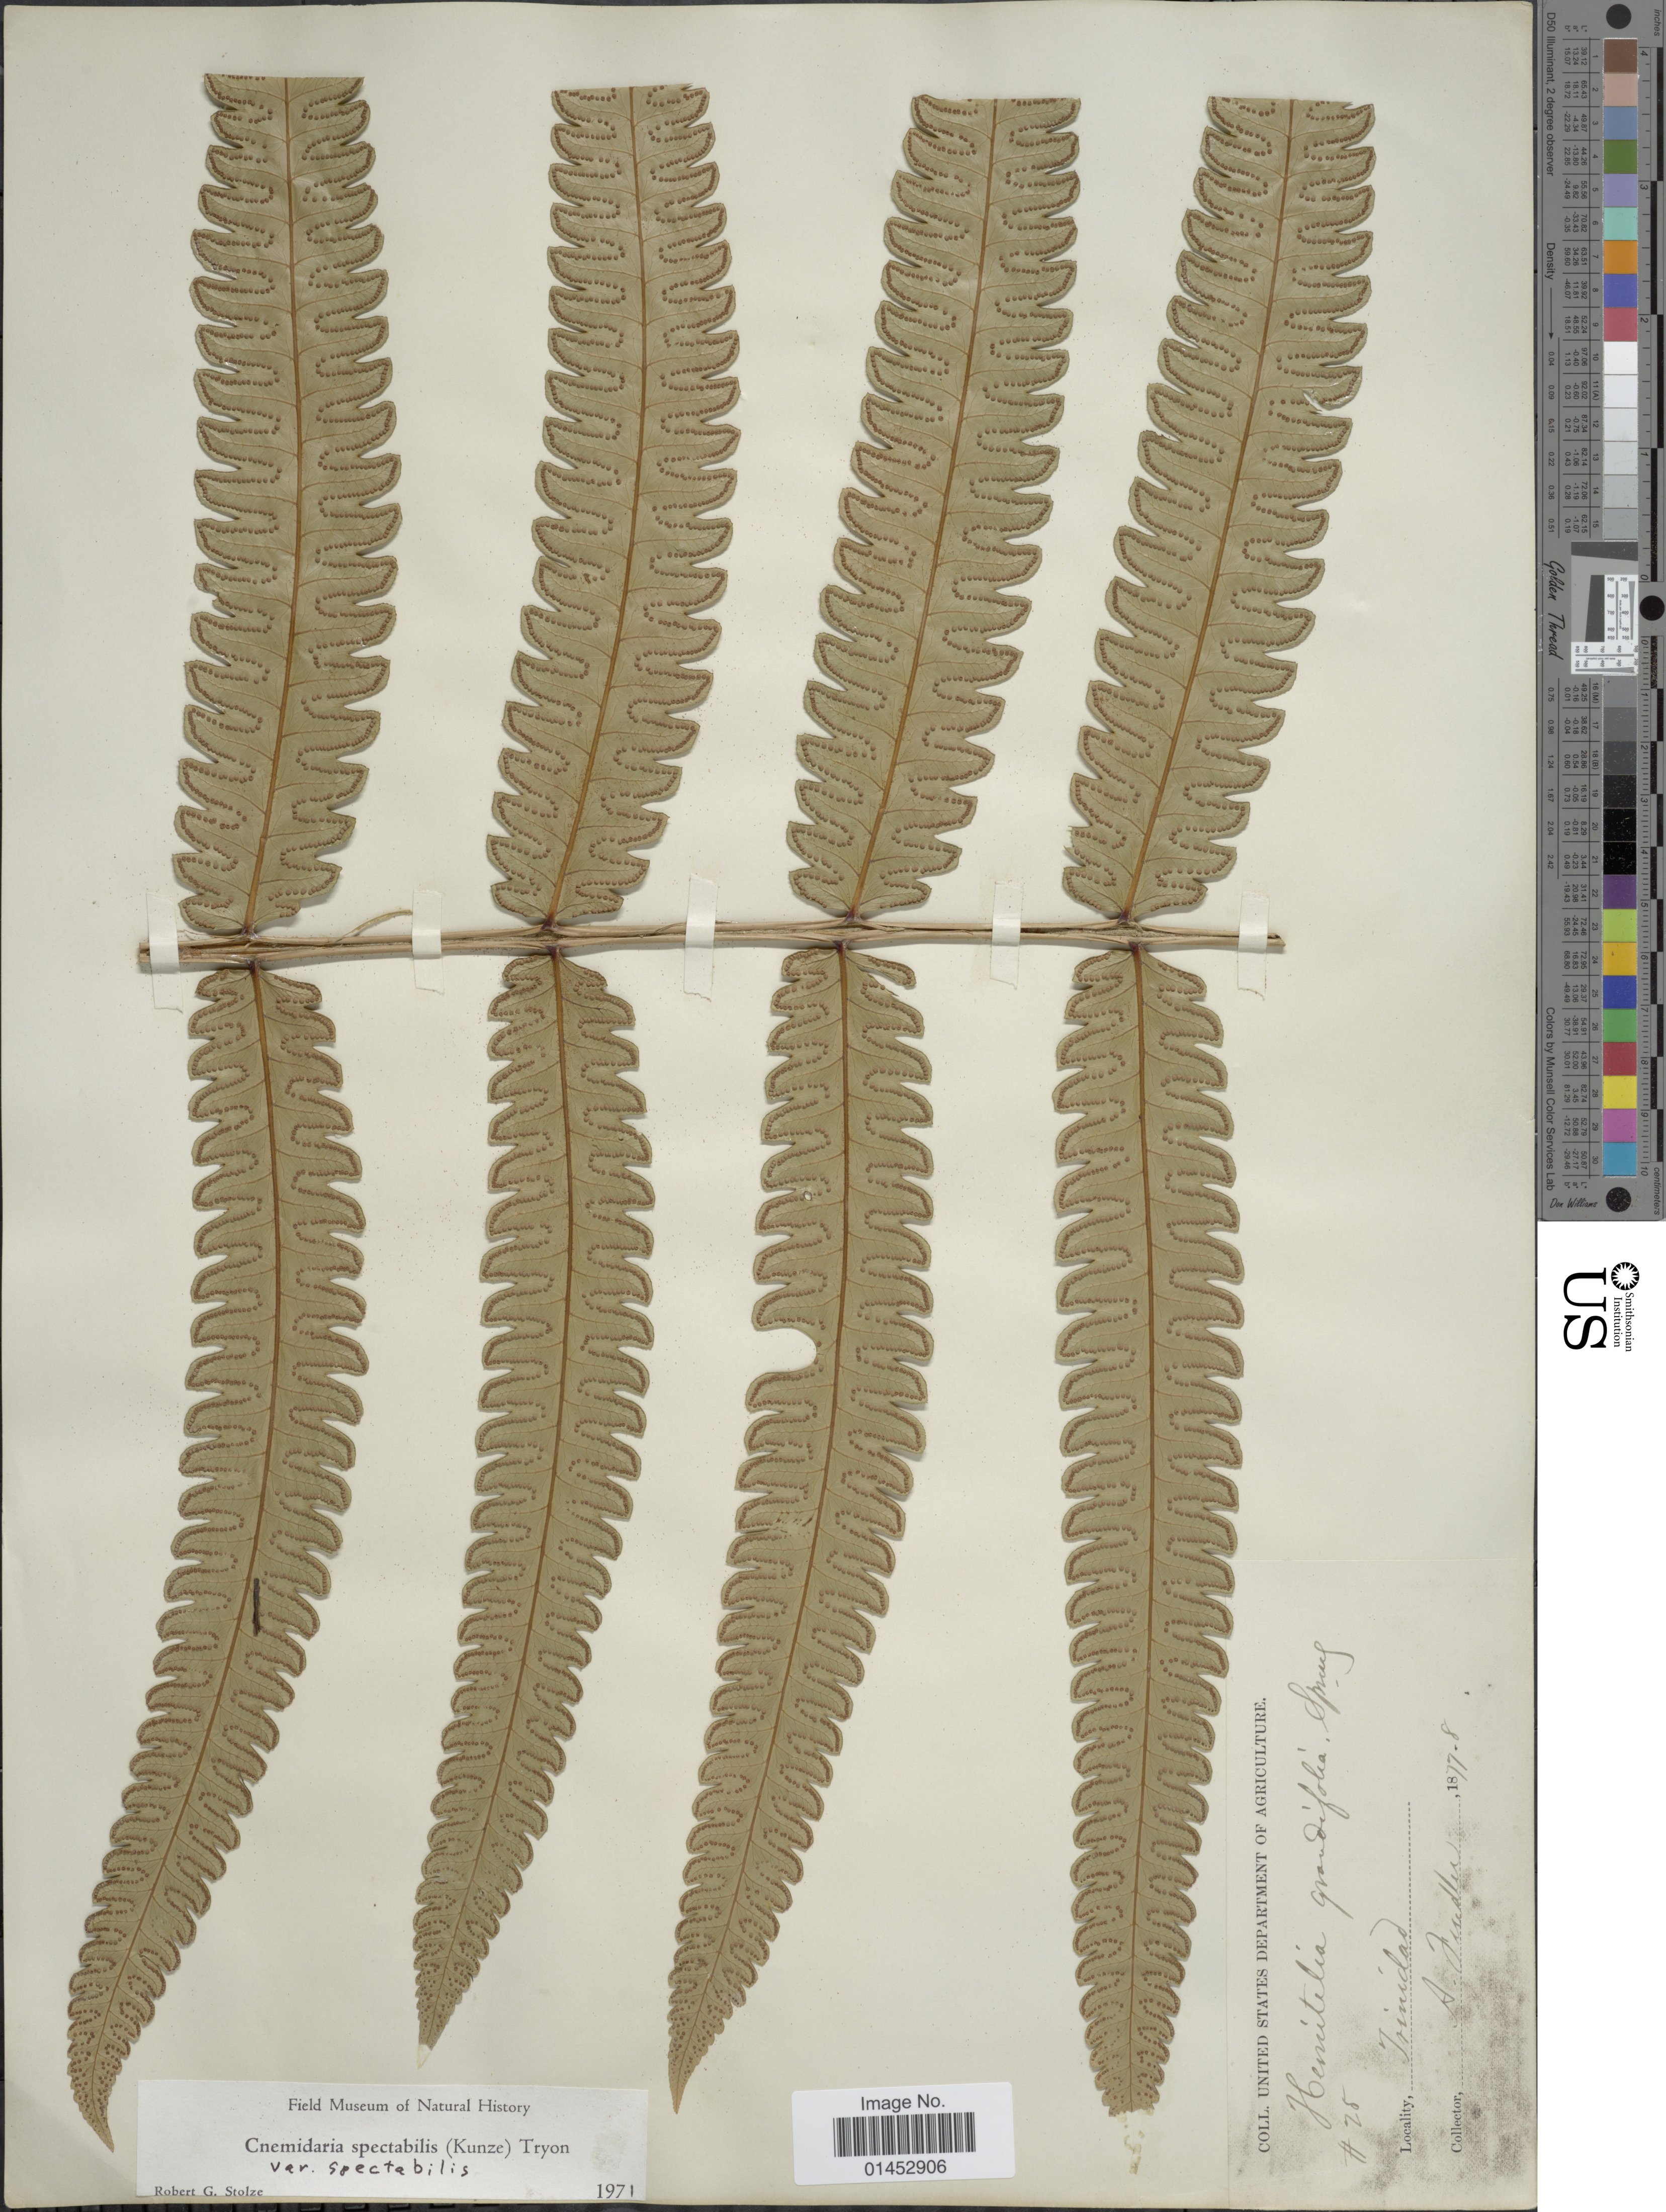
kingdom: Plantae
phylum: Tracheophyta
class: Polypodiopsida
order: Cyatheales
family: Cyatheaceae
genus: Cyathea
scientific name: Cyathea spectabilis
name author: (Kunze) Domin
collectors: A. Fendler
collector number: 25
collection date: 1877/1888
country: Trinidad and Tobago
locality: Trinidad